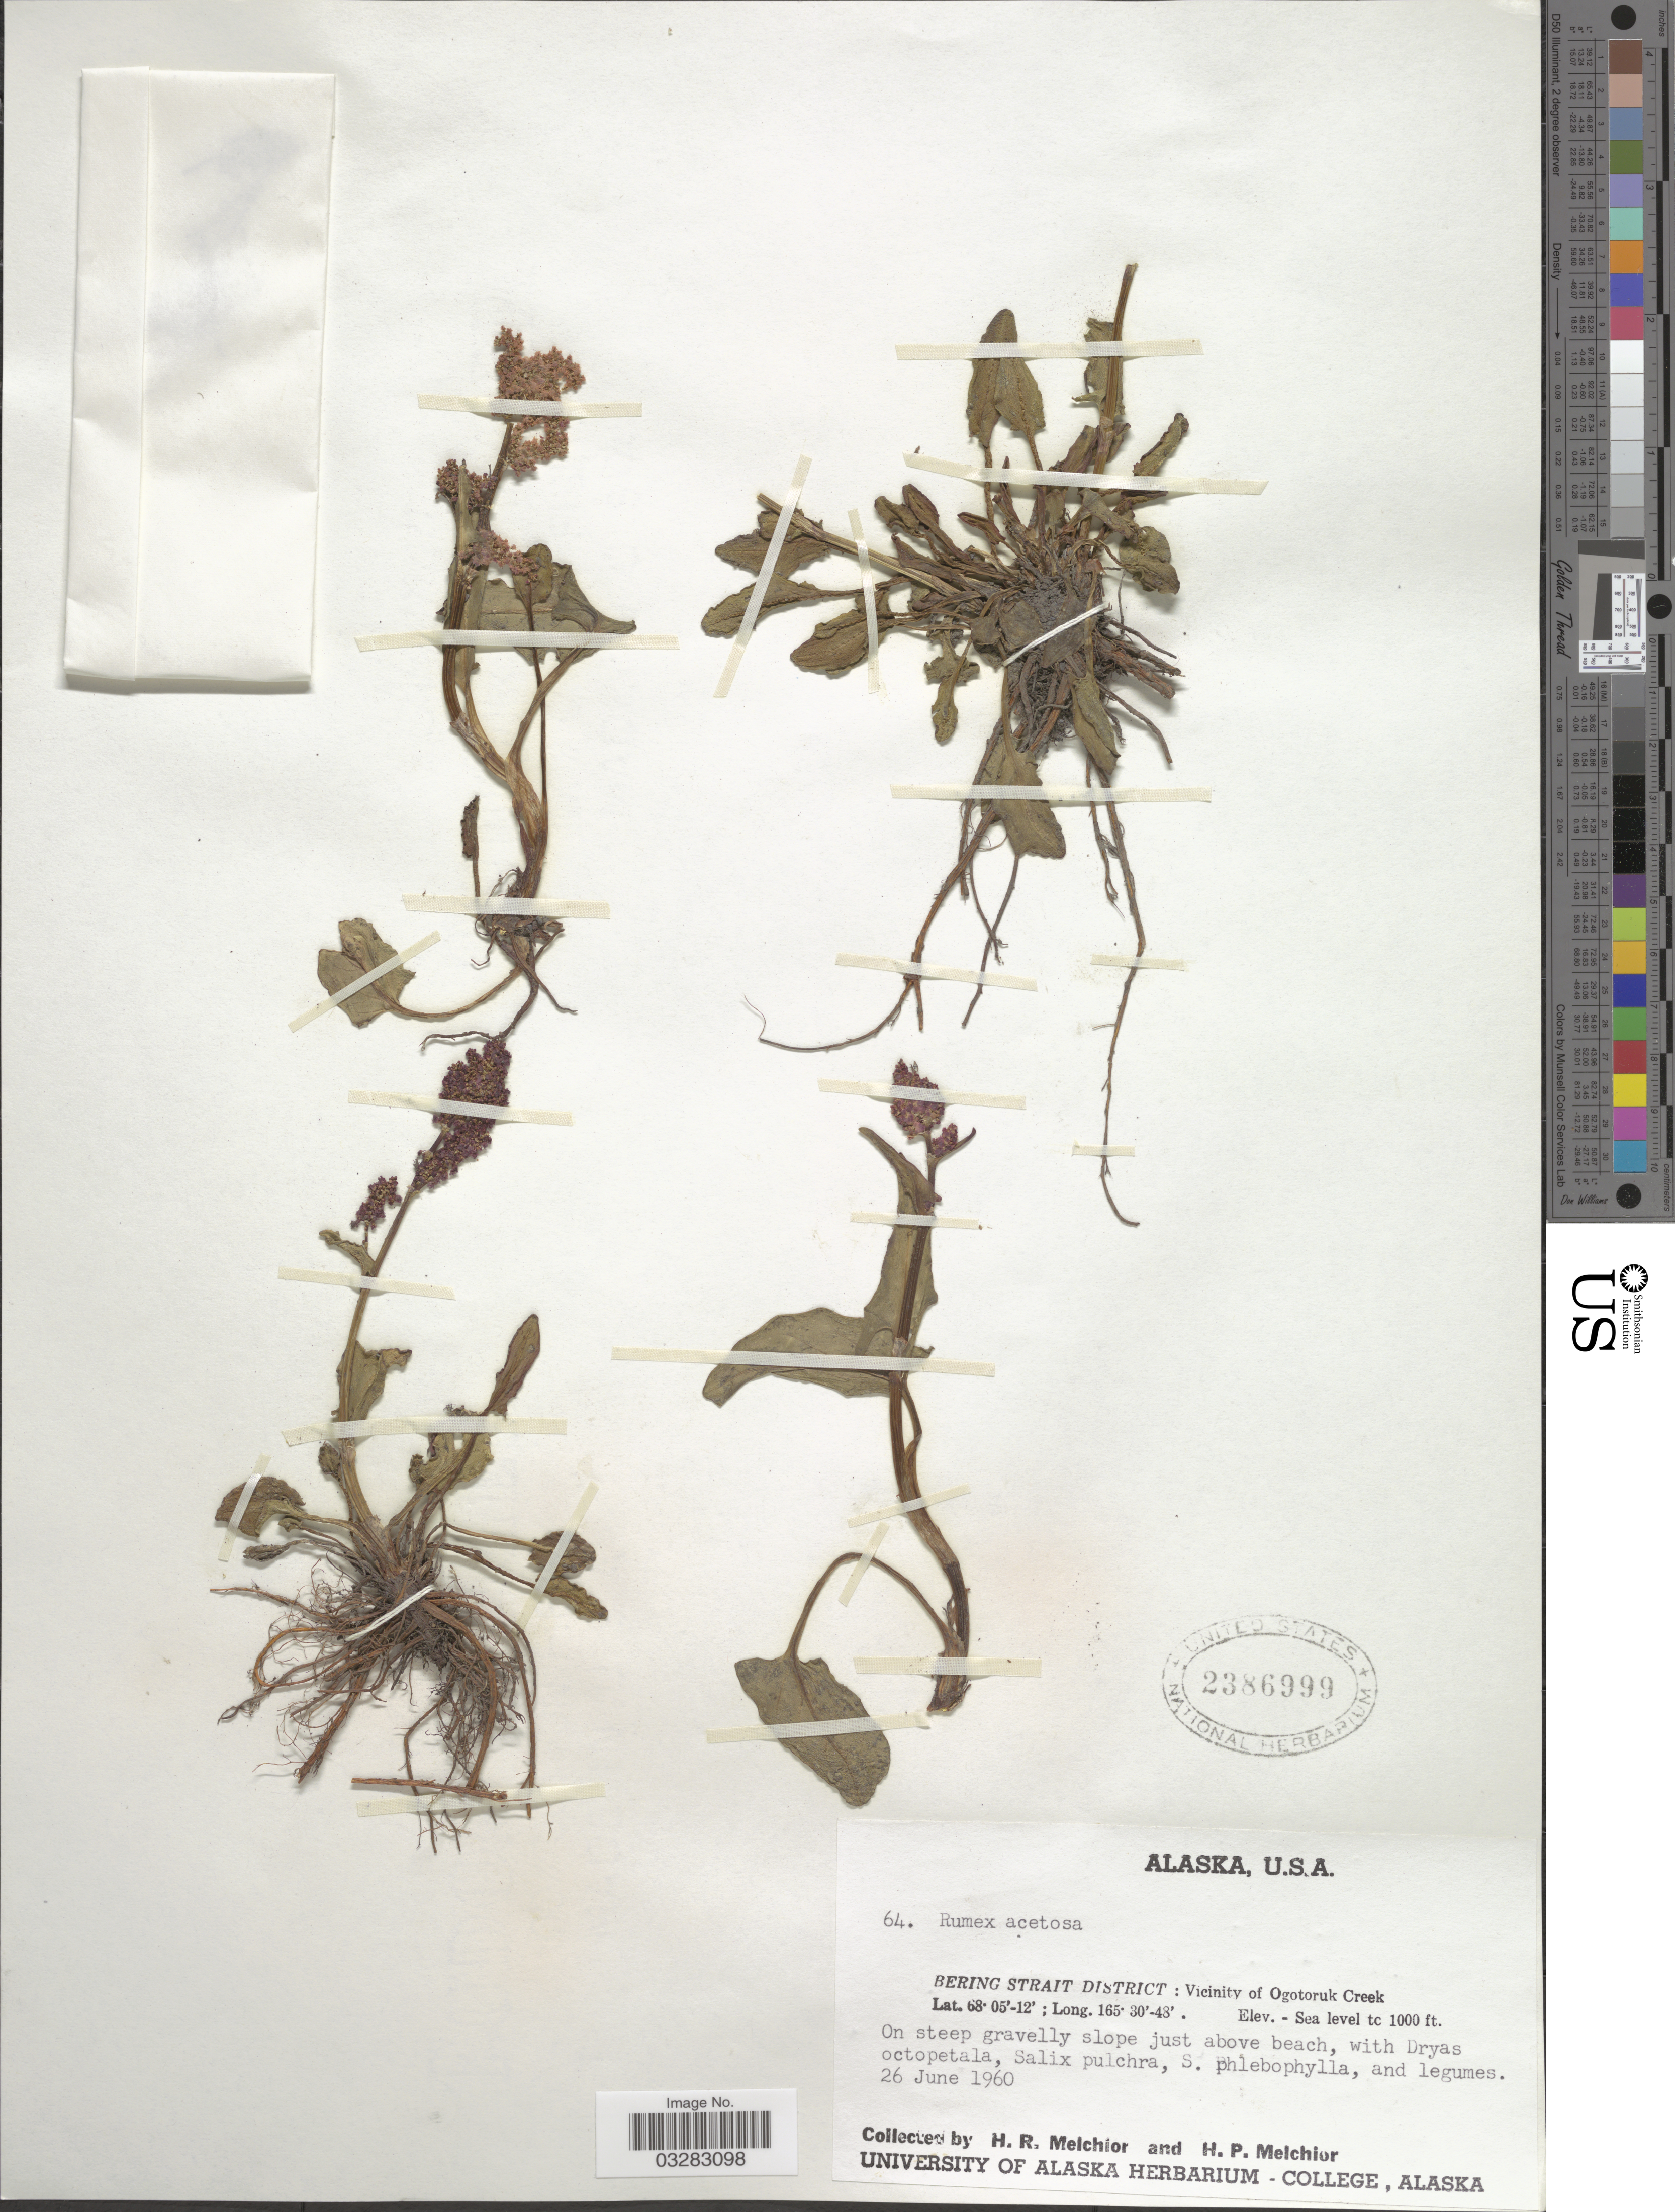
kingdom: Plantae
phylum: Tracheophyta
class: Magnoliopsida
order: Caryophyllales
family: Polygonaceae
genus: Rumex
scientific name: Rumex acetosa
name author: L.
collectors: H. R. Melchior & H. P. Melchior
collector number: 64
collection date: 1960-06-26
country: United States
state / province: Alaska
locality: Bering Strait District: Vicinity of Ogotoruk Creek.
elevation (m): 0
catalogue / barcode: US 2386999